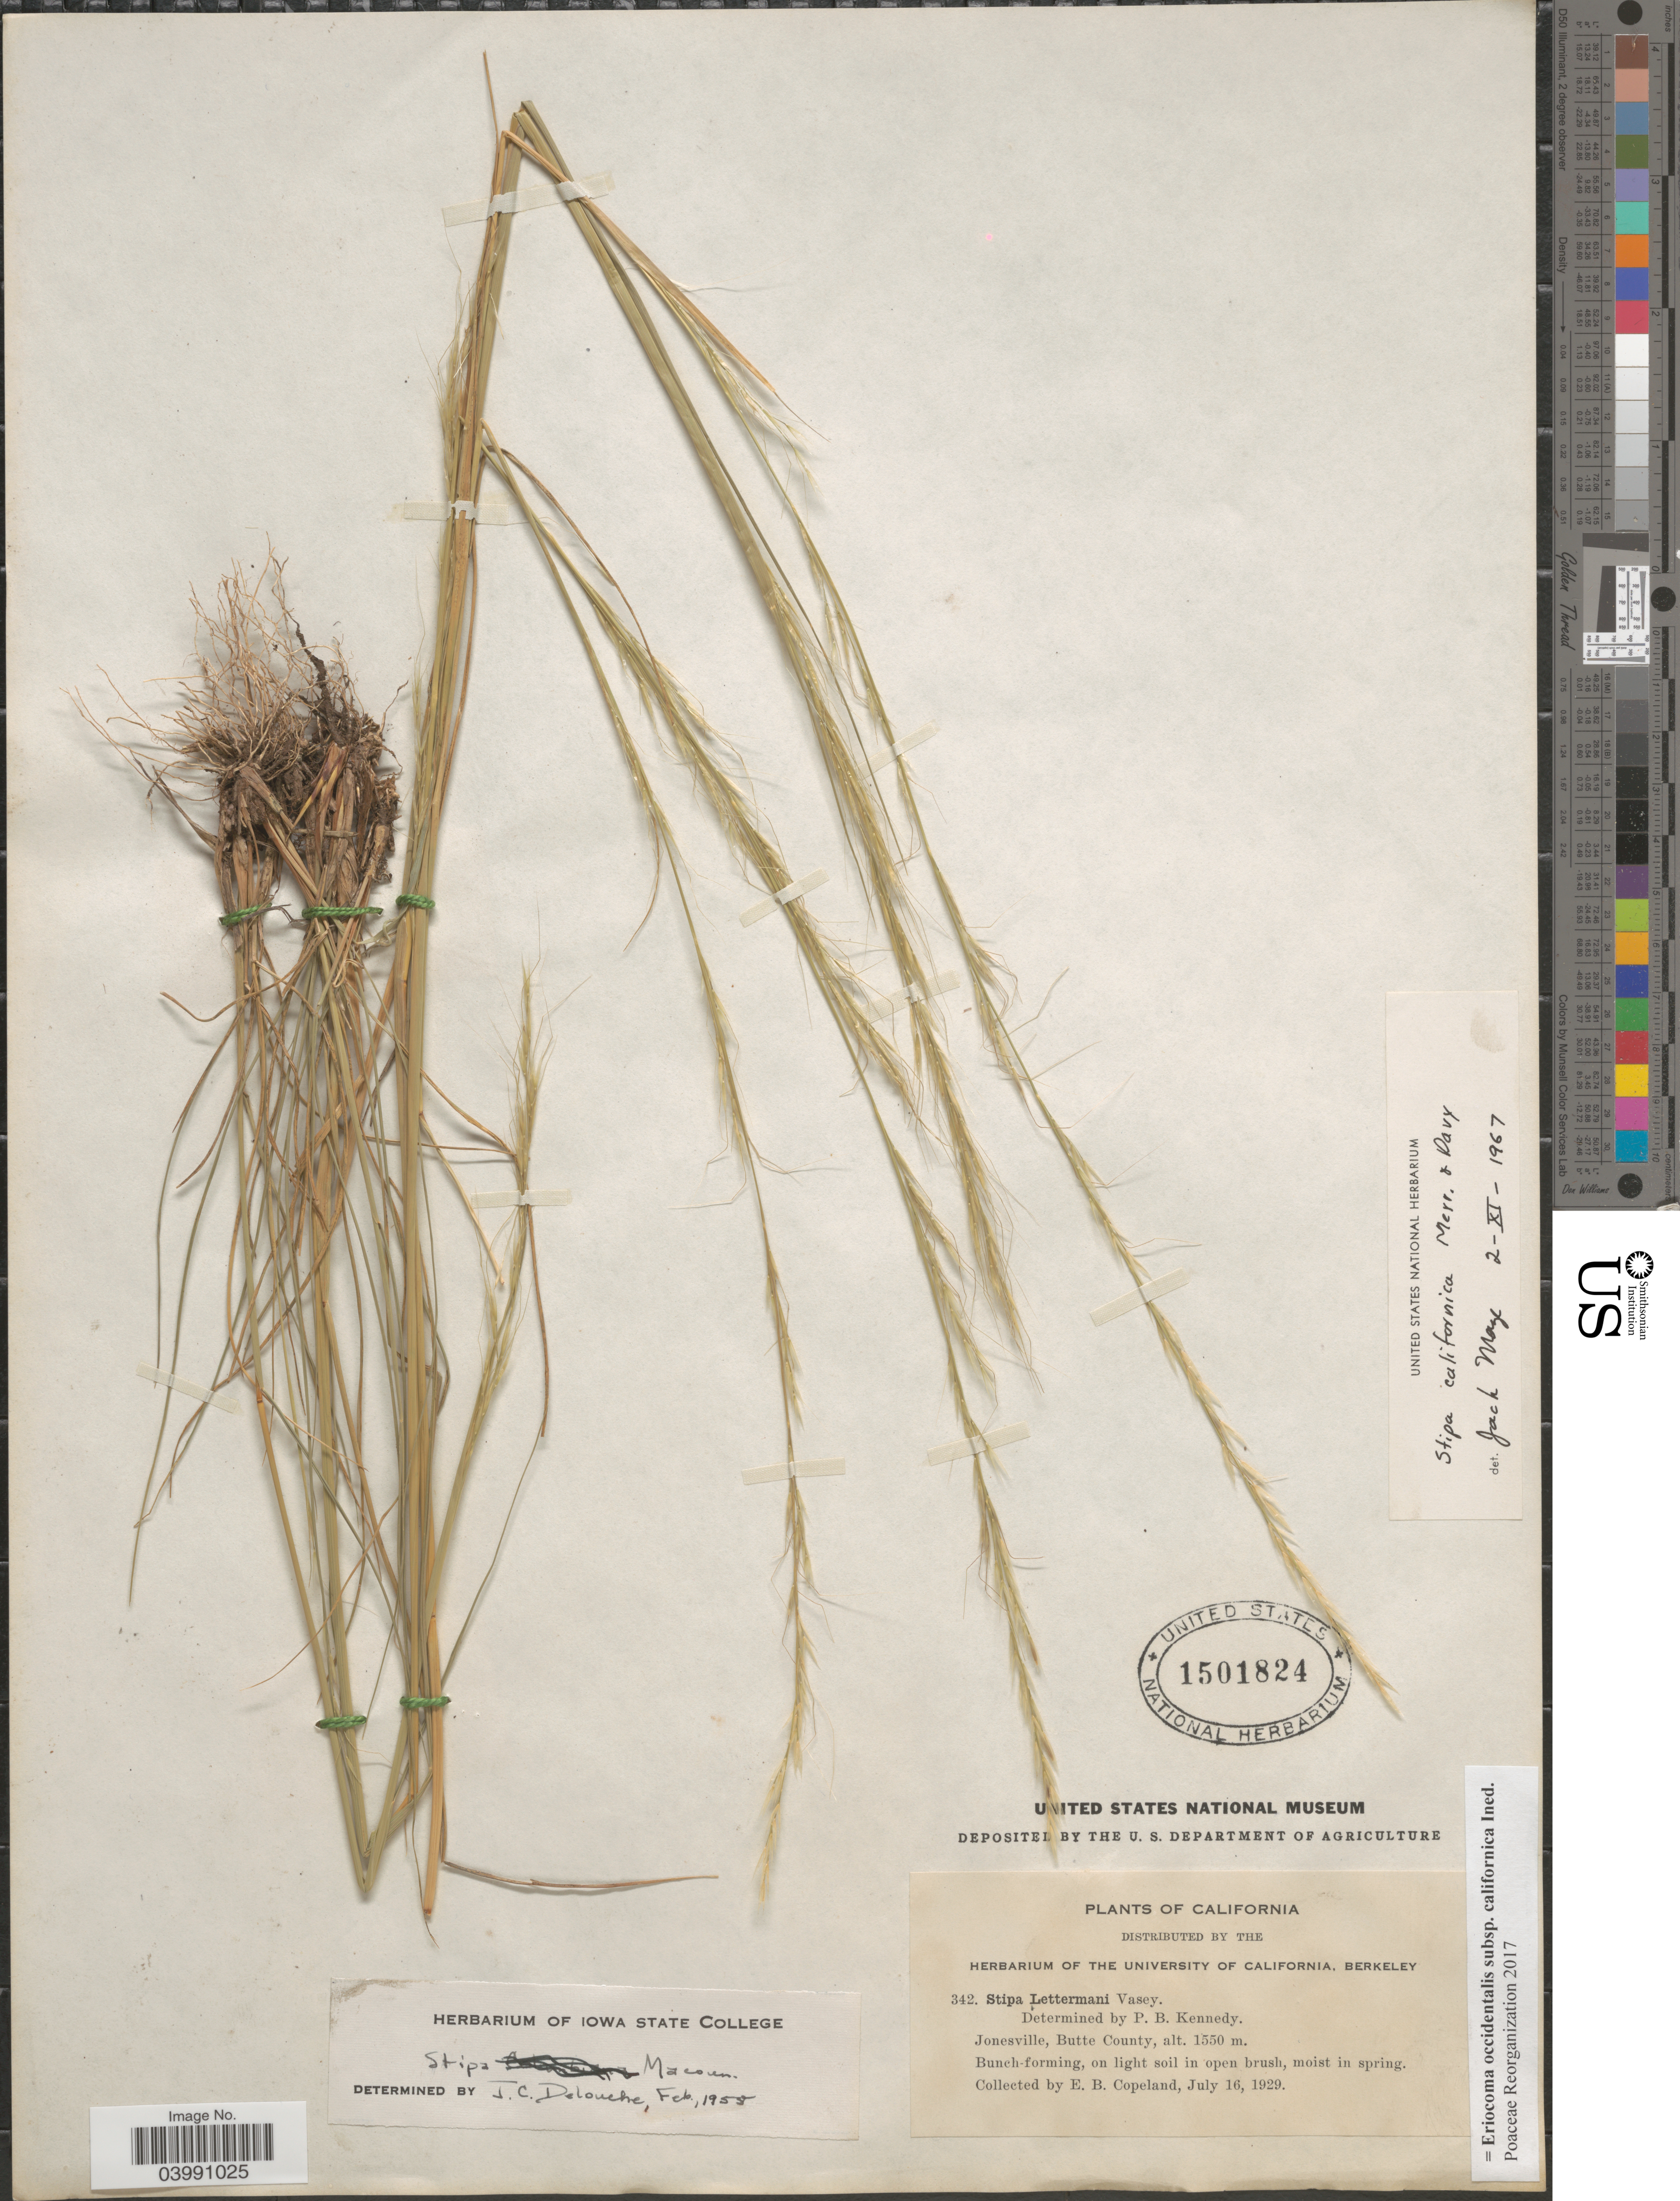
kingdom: Plantae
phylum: Tracheophyta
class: Liliopsida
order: Poales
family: Poaceae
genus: Eriocoma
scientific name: Eriocoma occidentalis subsp. californica ined.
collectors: E. B. Copeland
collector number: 342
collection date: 1929-07-16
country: United States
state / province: California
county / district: Butte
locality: Jonesville, Butte County.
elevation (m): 1550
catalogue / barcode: US 1501824